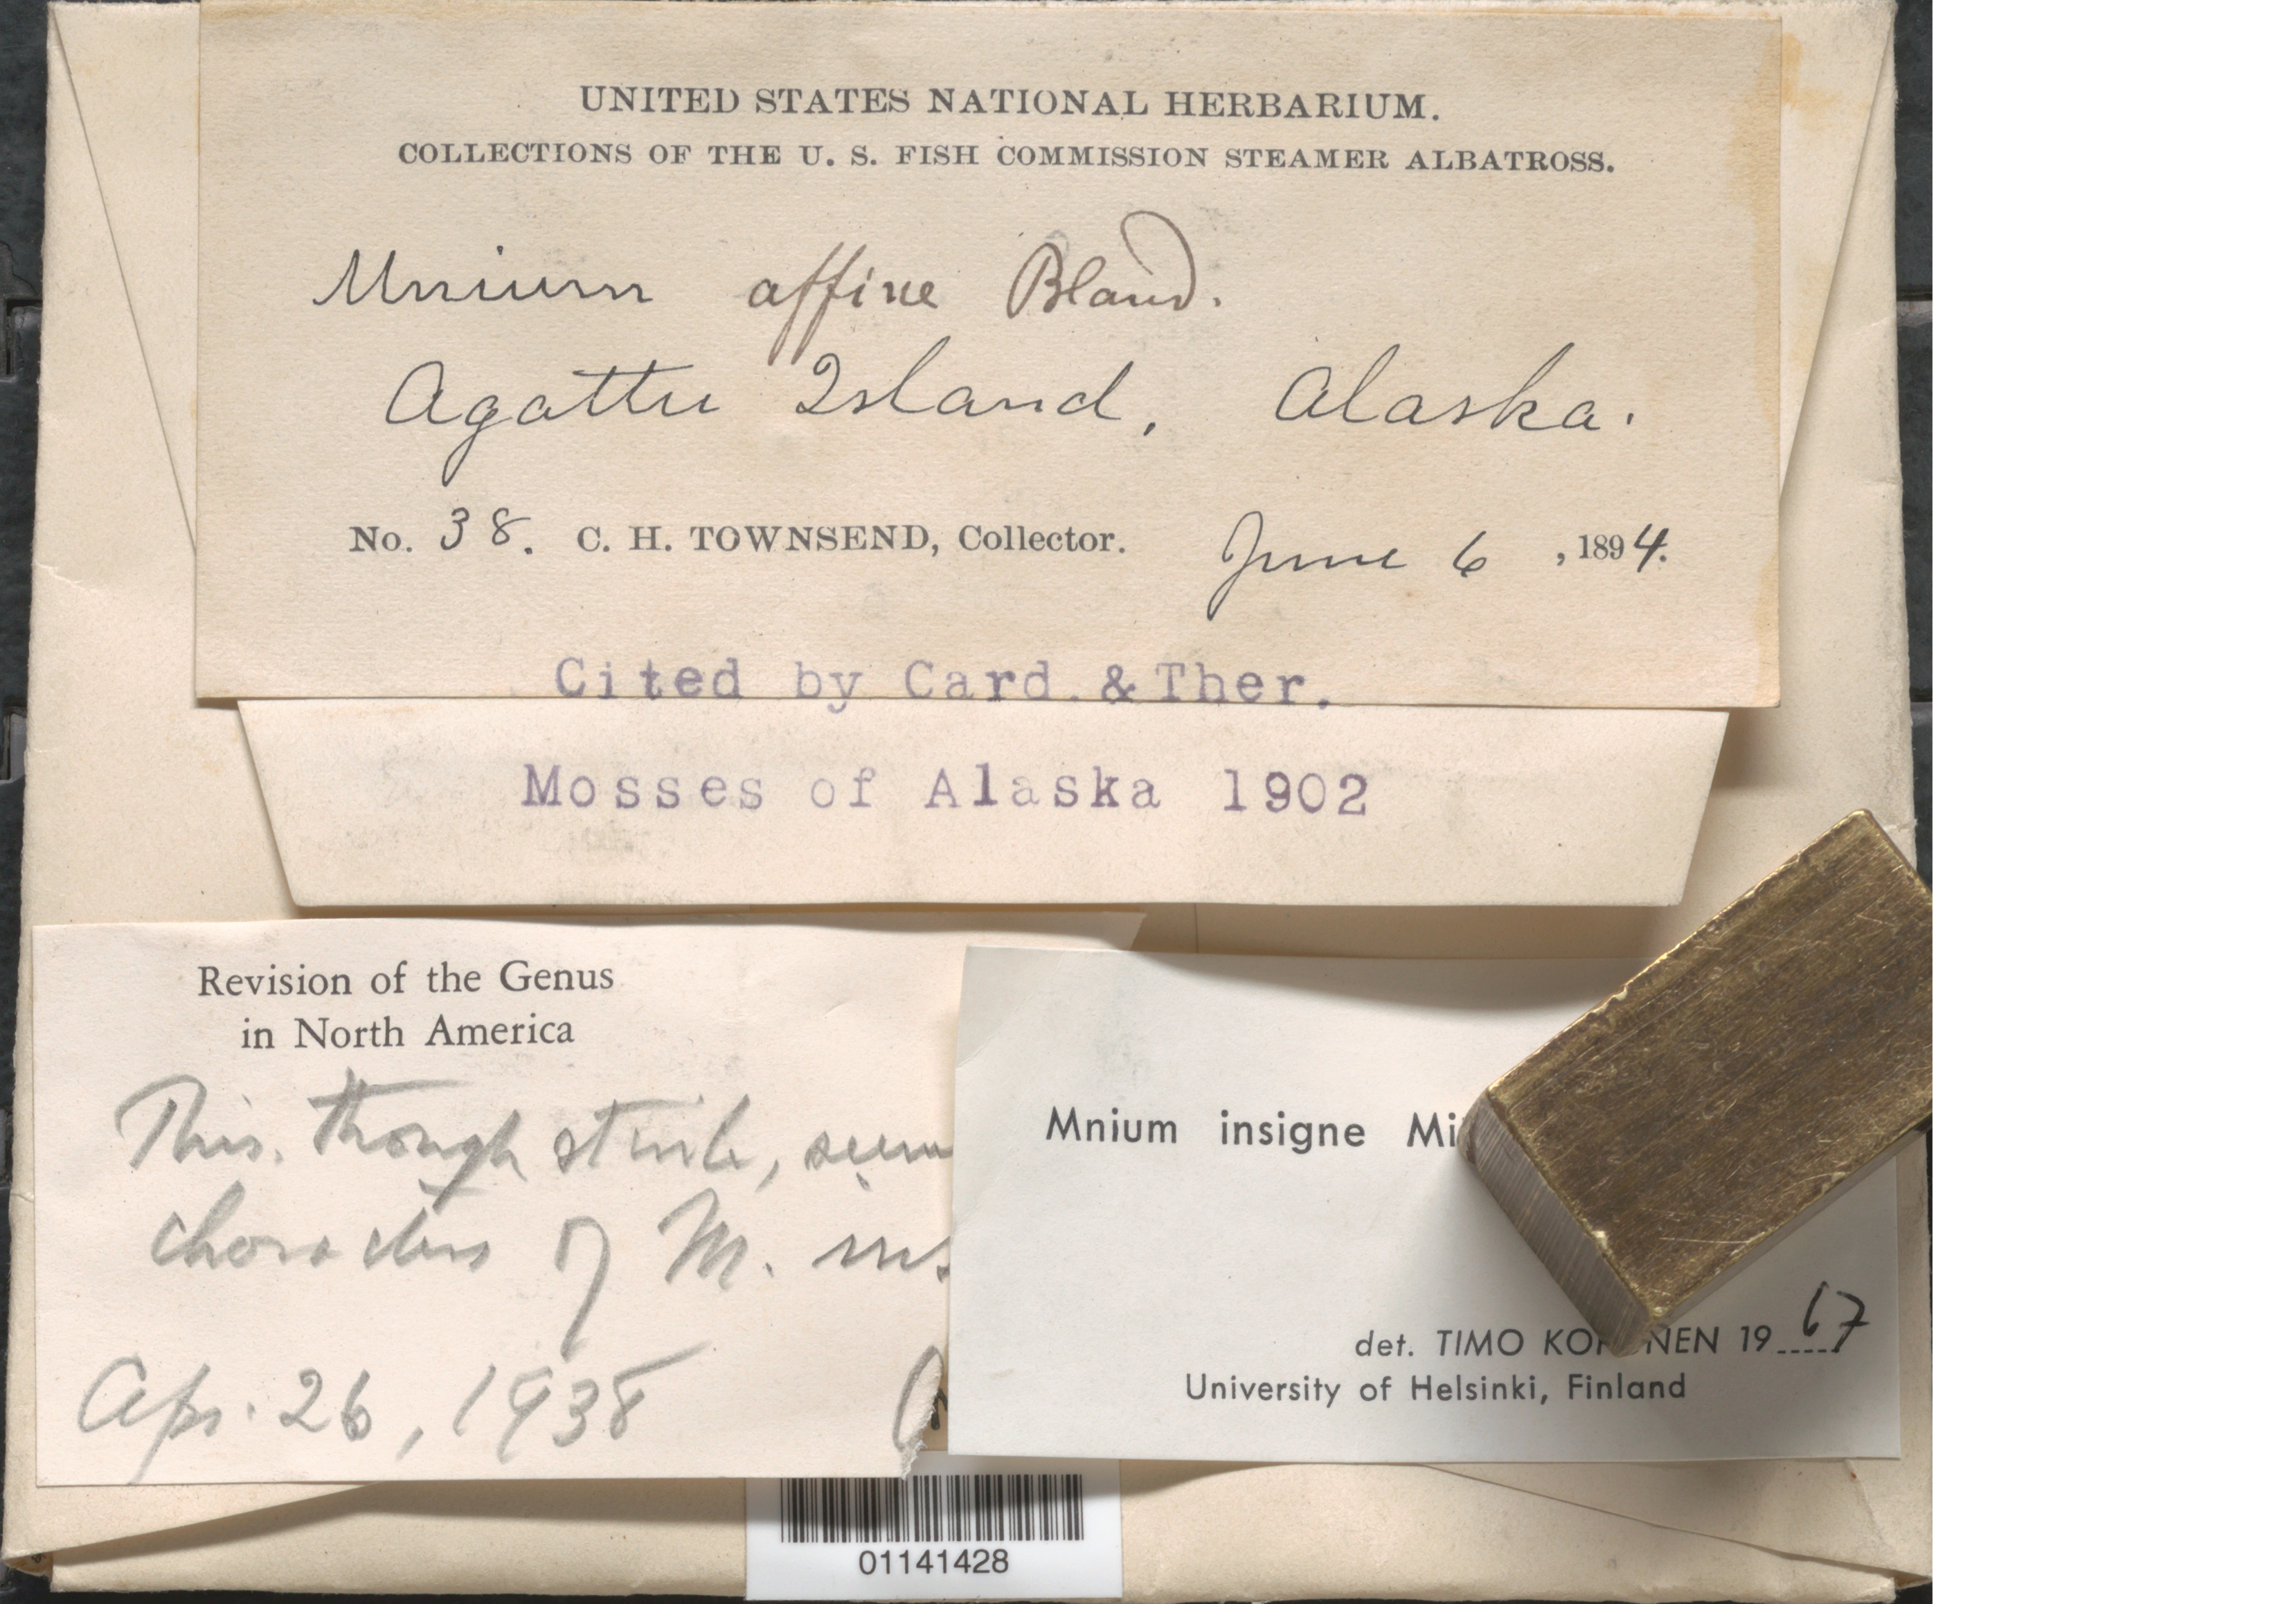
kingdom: Plantae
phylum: Bryophyta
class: Bryopsida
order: Bryales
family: Mniaceae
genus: Plagiomnium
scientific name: Plagiomnium insigne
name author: (Mitt.) T.J. Kop.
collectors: C. H. Townsend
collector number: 38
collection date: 1894-06-06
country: United States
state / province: Alaska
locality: Agattu Island.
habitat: Wood